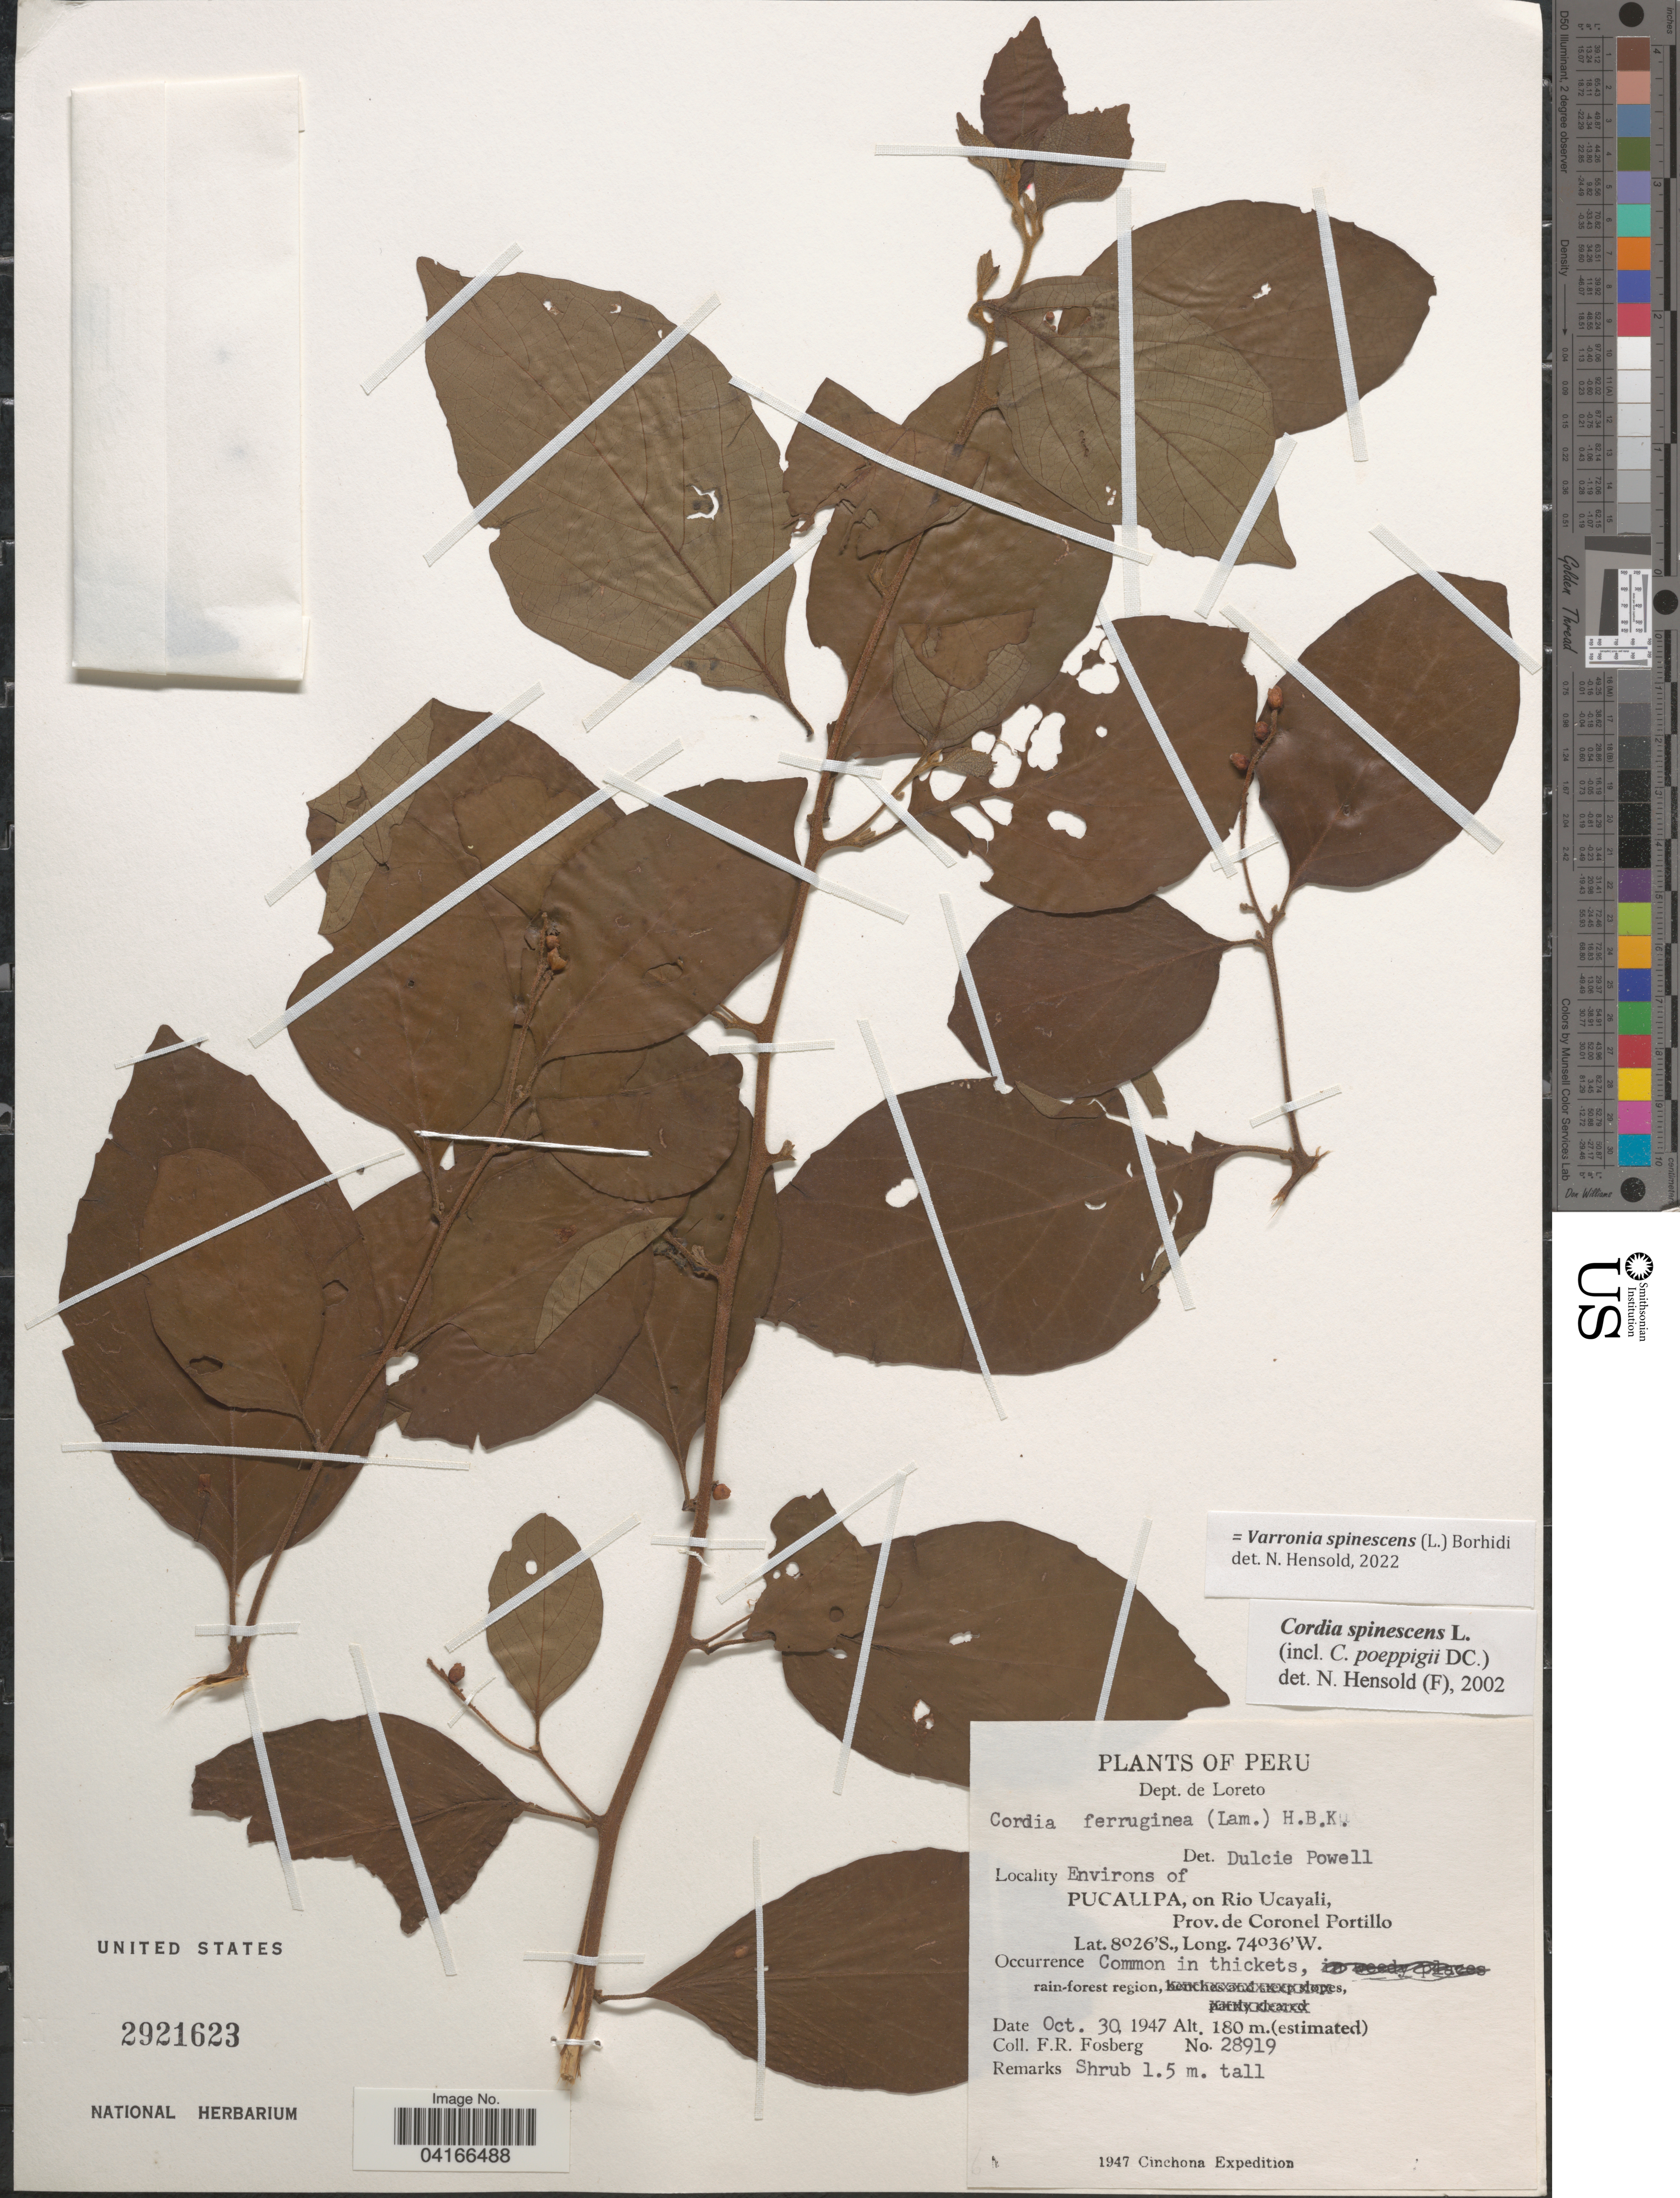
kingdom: Plantae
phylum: Tracheophyta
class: Magnoliopsida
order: Boraginales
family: Cordiaceae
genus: Varronia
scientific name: Varronia spinescens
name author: (L.) Borhidi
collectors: F. R. Fosberg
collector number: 28919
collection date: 1947-10-30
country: Peru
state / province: Loreto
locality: Dept. de Loreto. Environs of Pucalipa, on Rio Ucayali, Prov. de Coronel Portillo. 1947 Cinchina Expedition.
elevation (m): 180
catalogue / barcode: US 2921623